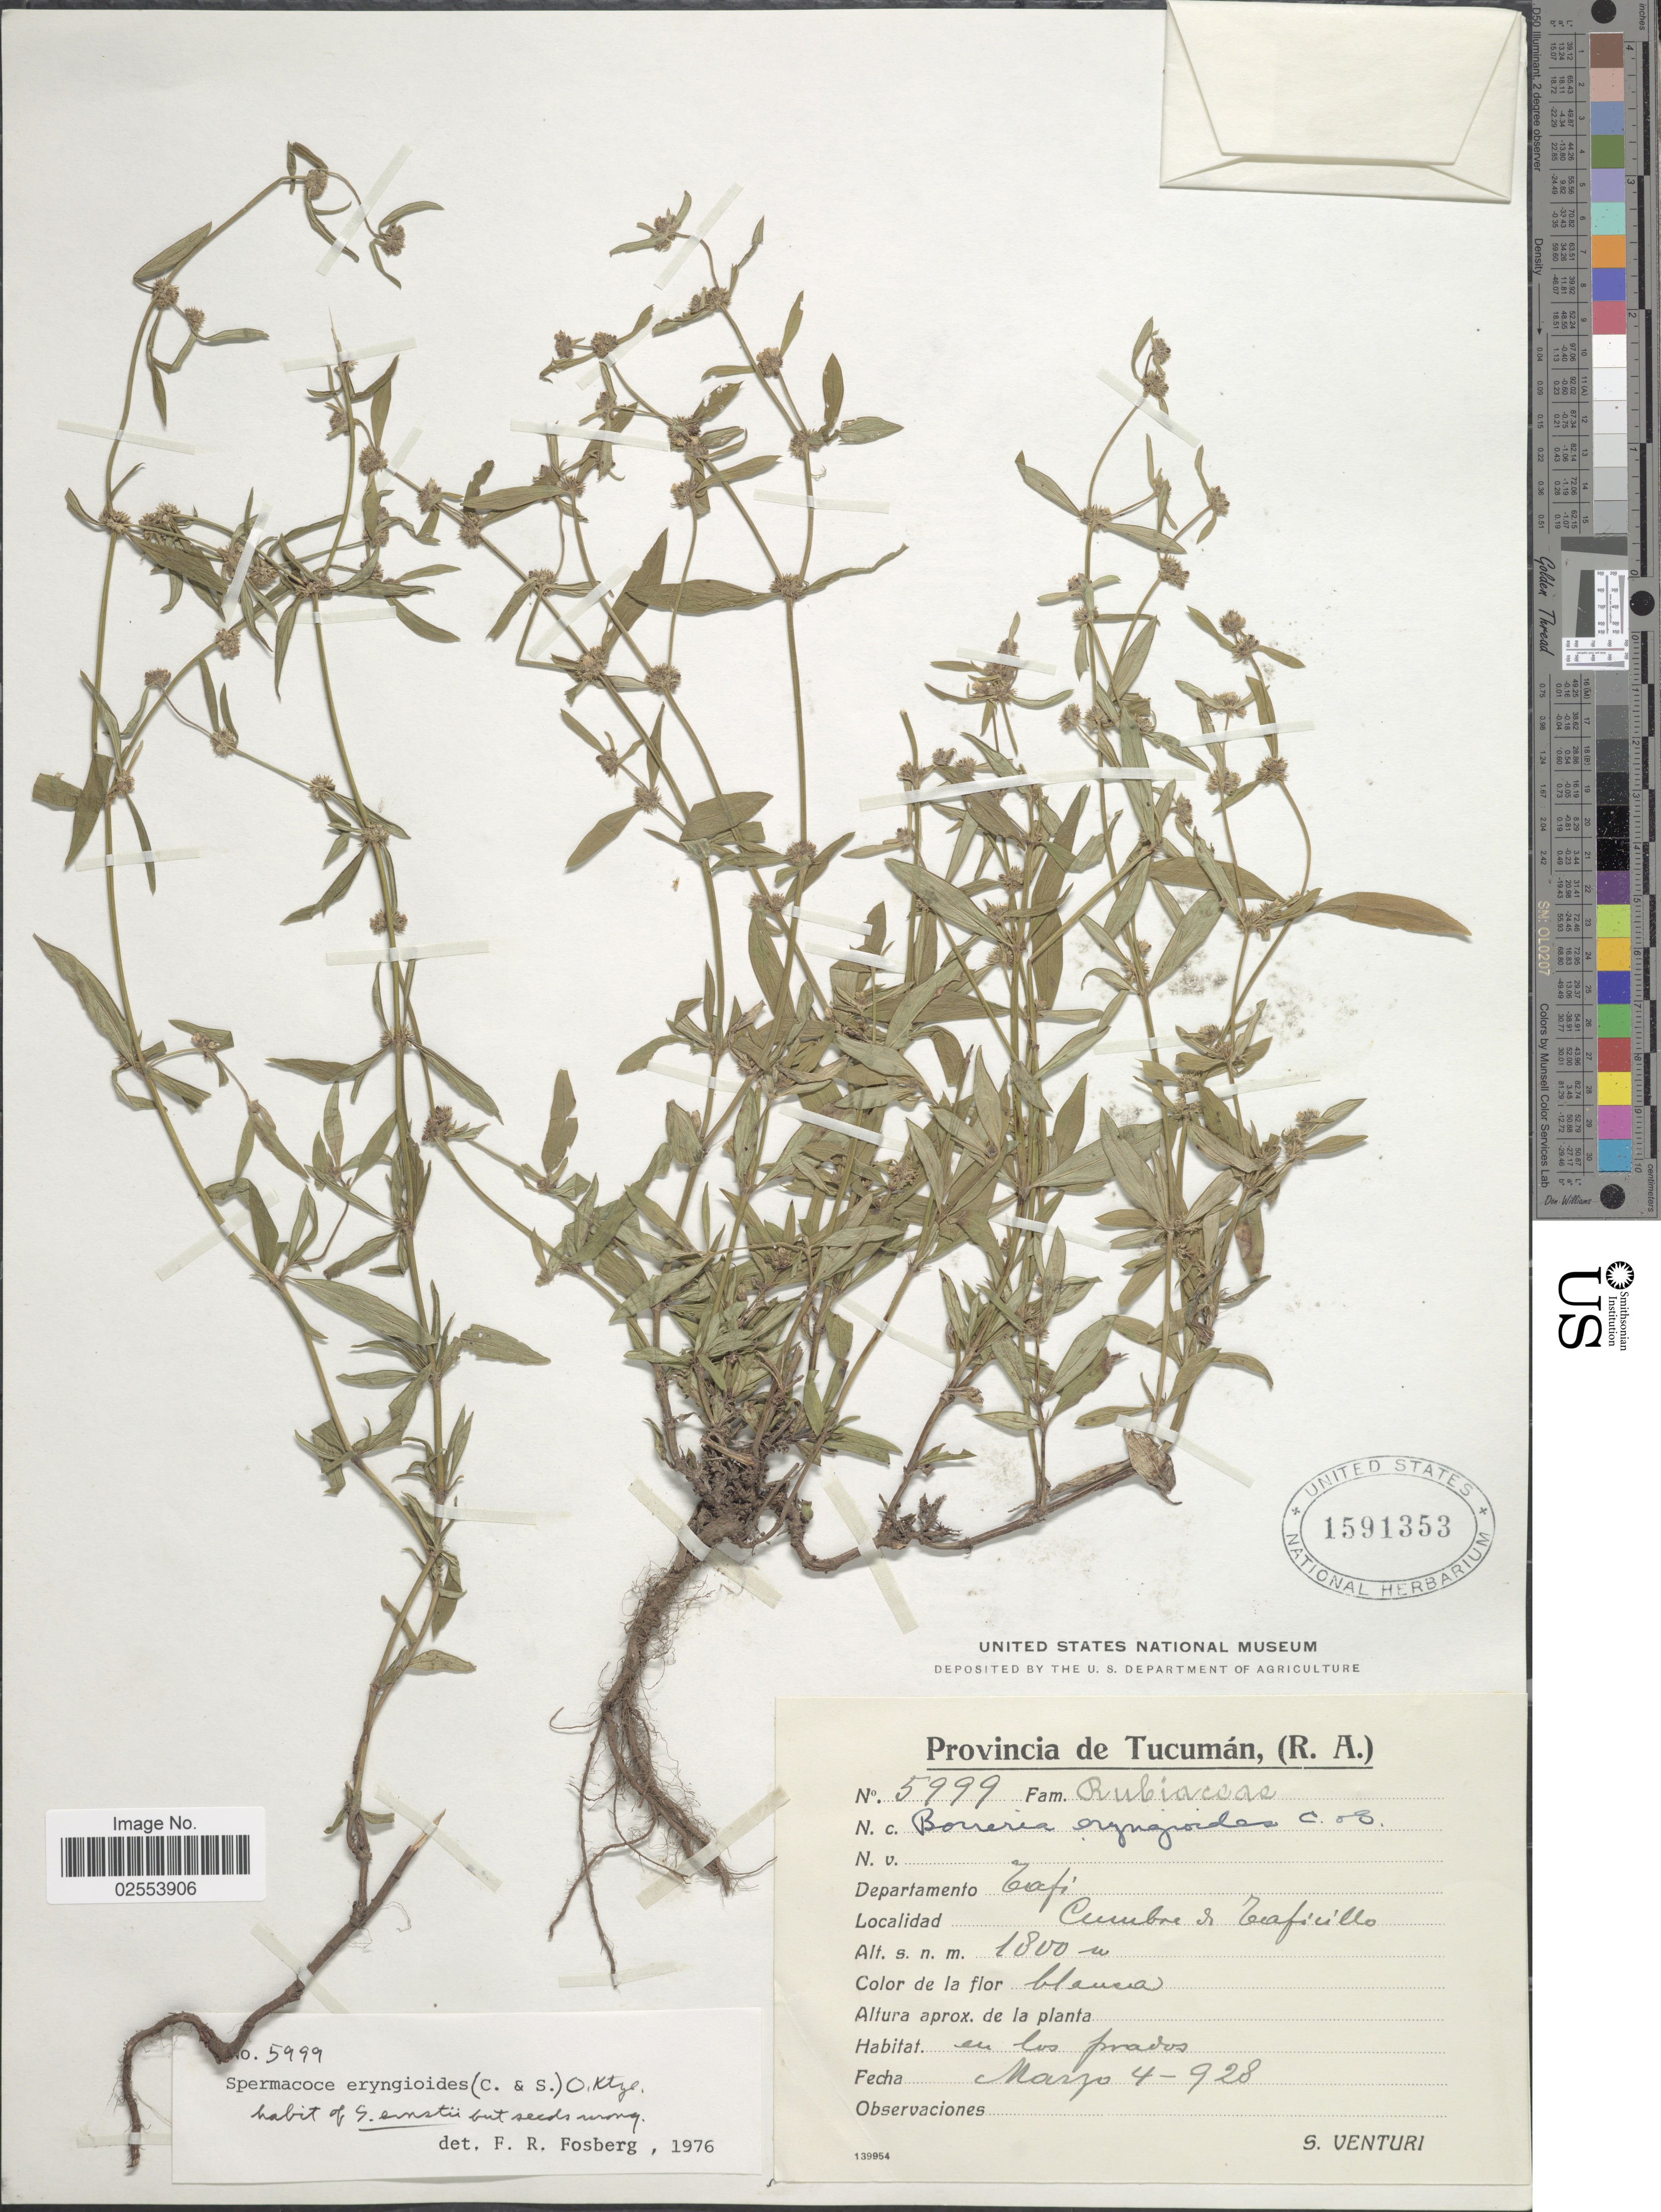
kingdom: Plantae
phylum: Tracheophyta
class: Magnoliopsida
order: Gentianales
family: Rubiaceae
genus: Spermacoce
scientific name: Spermacoce eryngioides var. eryngioides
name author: (Cham. & Schltdl.) Kuntze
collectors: S. Venturi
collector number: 5999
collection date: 1928-03-04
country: Argentina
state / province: Tucuman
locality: (R.A.), Departamento Tafi, Cumbre de Taficillo, en los prados.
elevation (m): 1800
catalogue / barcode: US 1591353